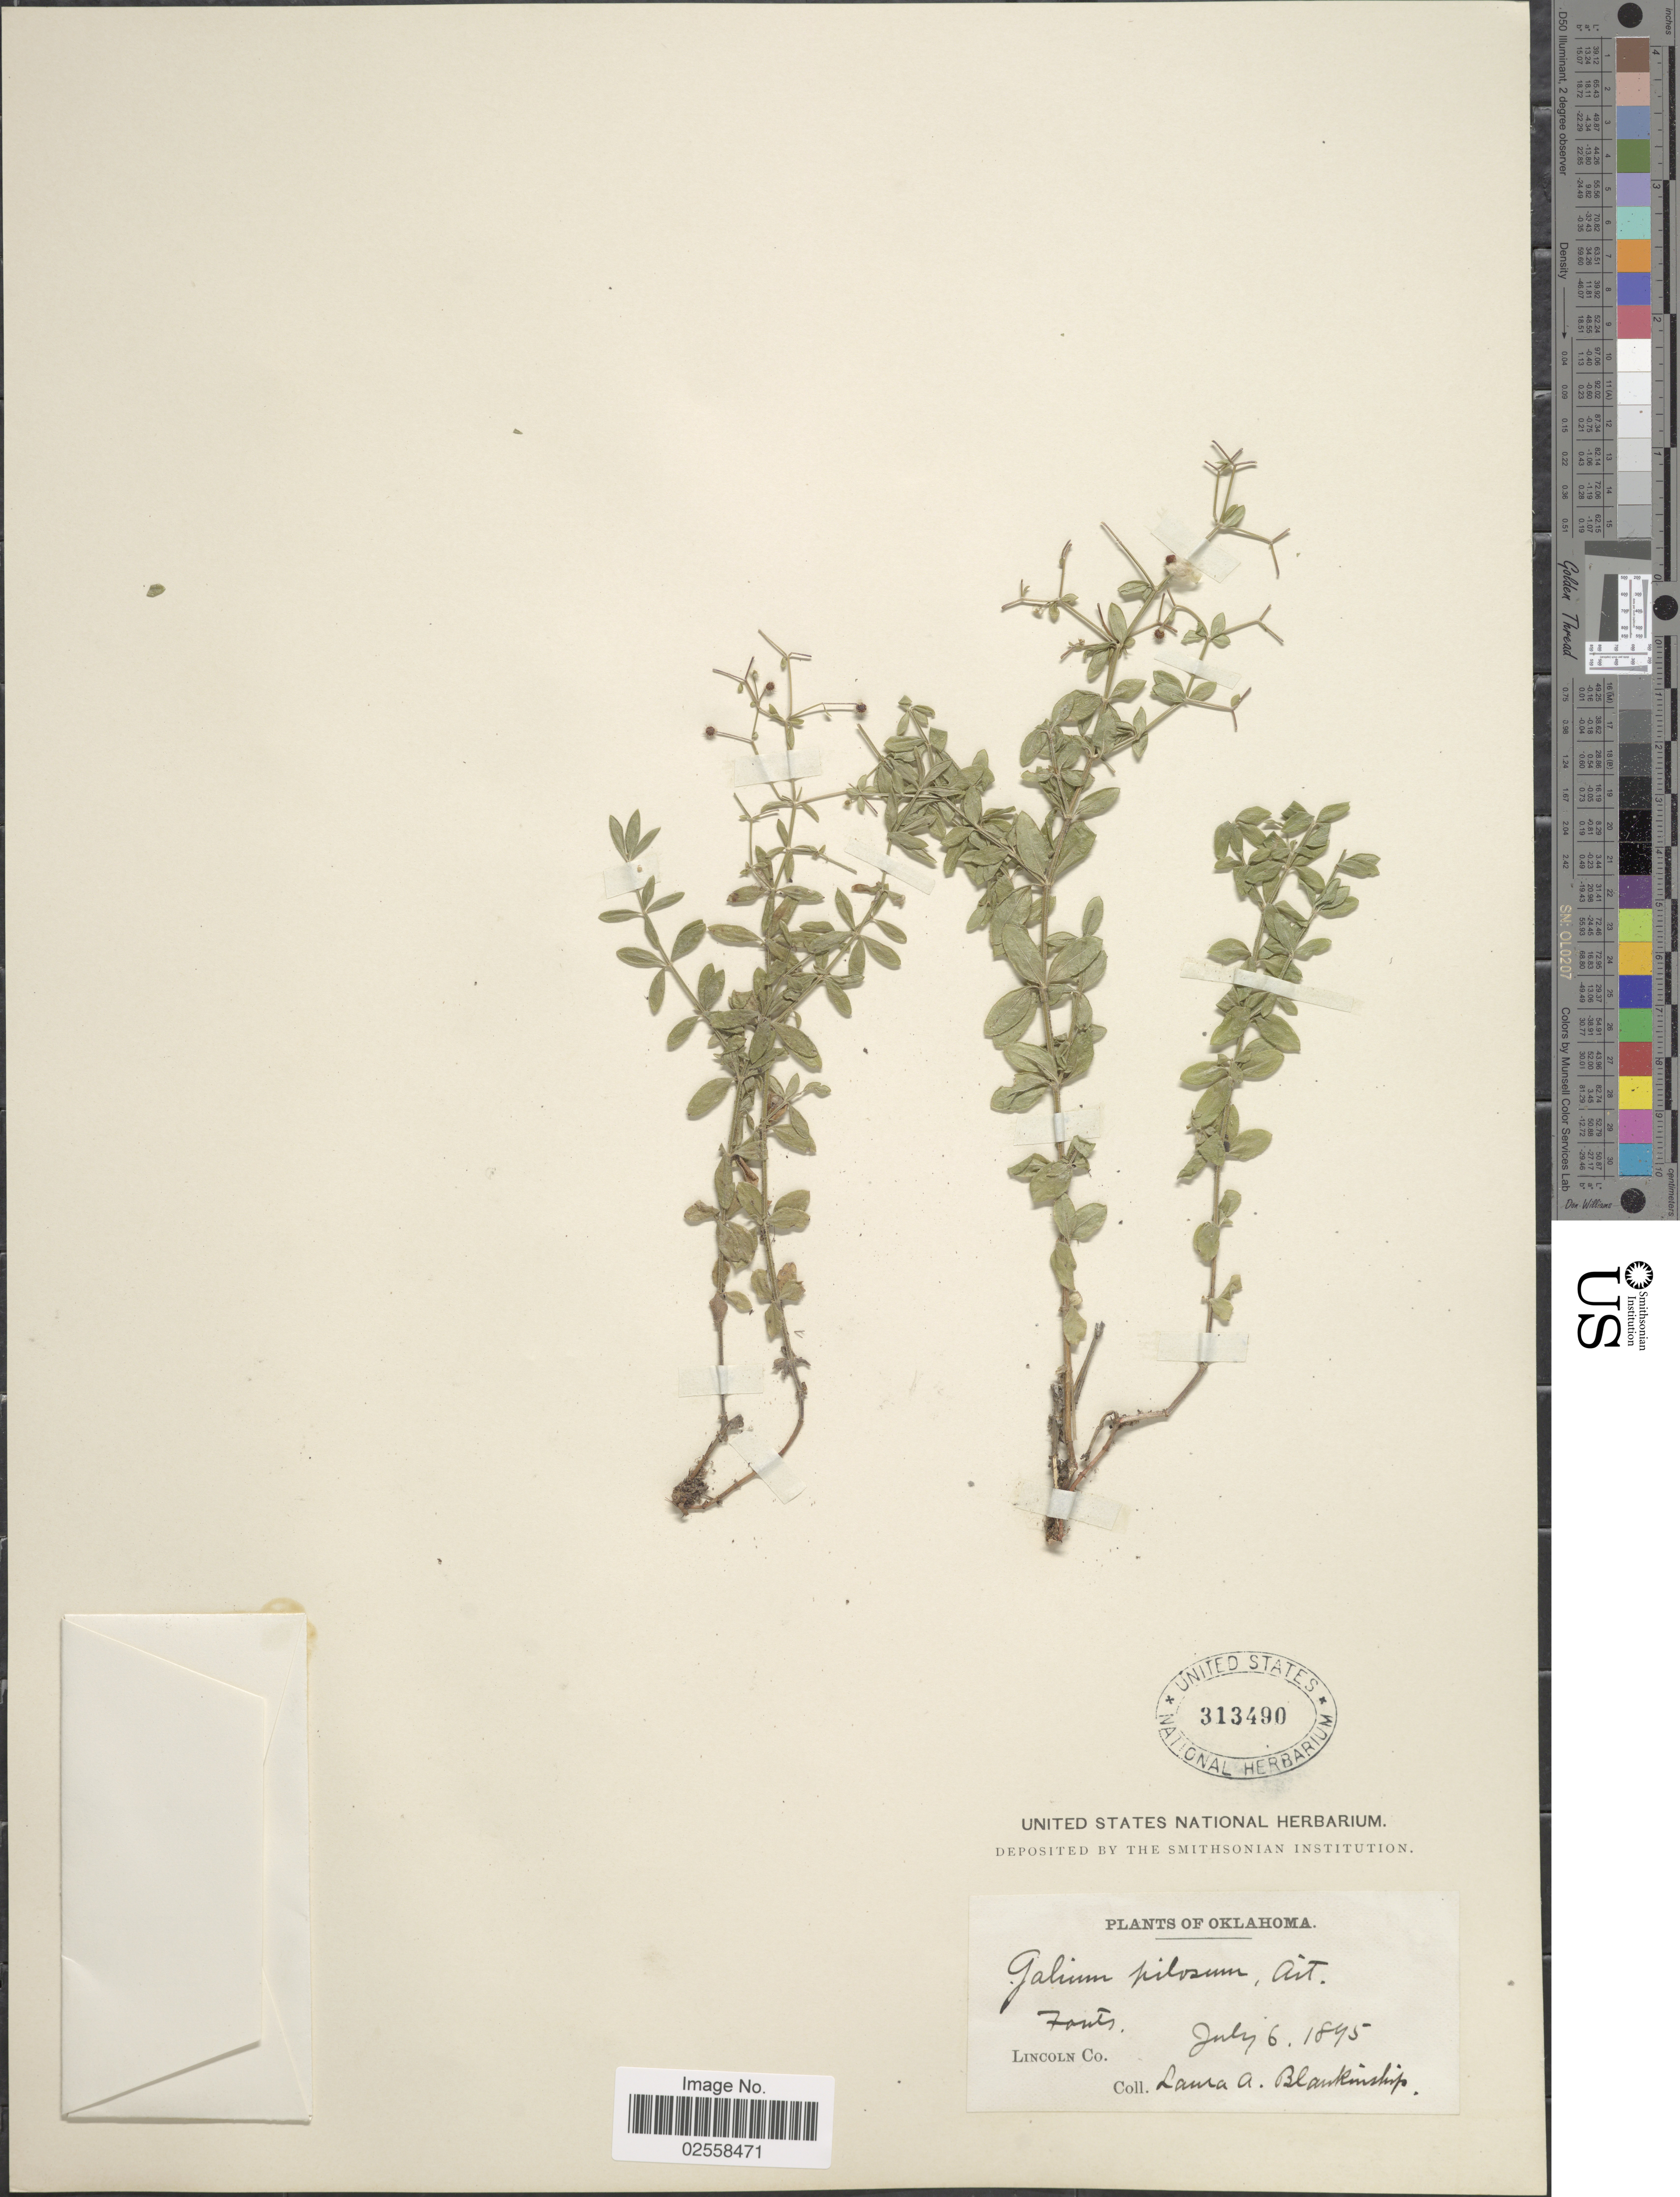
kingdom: Plantae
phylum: Tracheophyta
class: Magnoliopsida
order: Gentianales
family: Rubiaceae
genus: Galium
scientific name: Galium pilosum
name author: Aiton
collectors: L. A. Blankinship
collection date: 1895-07-06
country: United States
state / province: Oklahoma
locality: Fonts [interpreted], Lincoln Co.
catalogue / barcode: US 313490